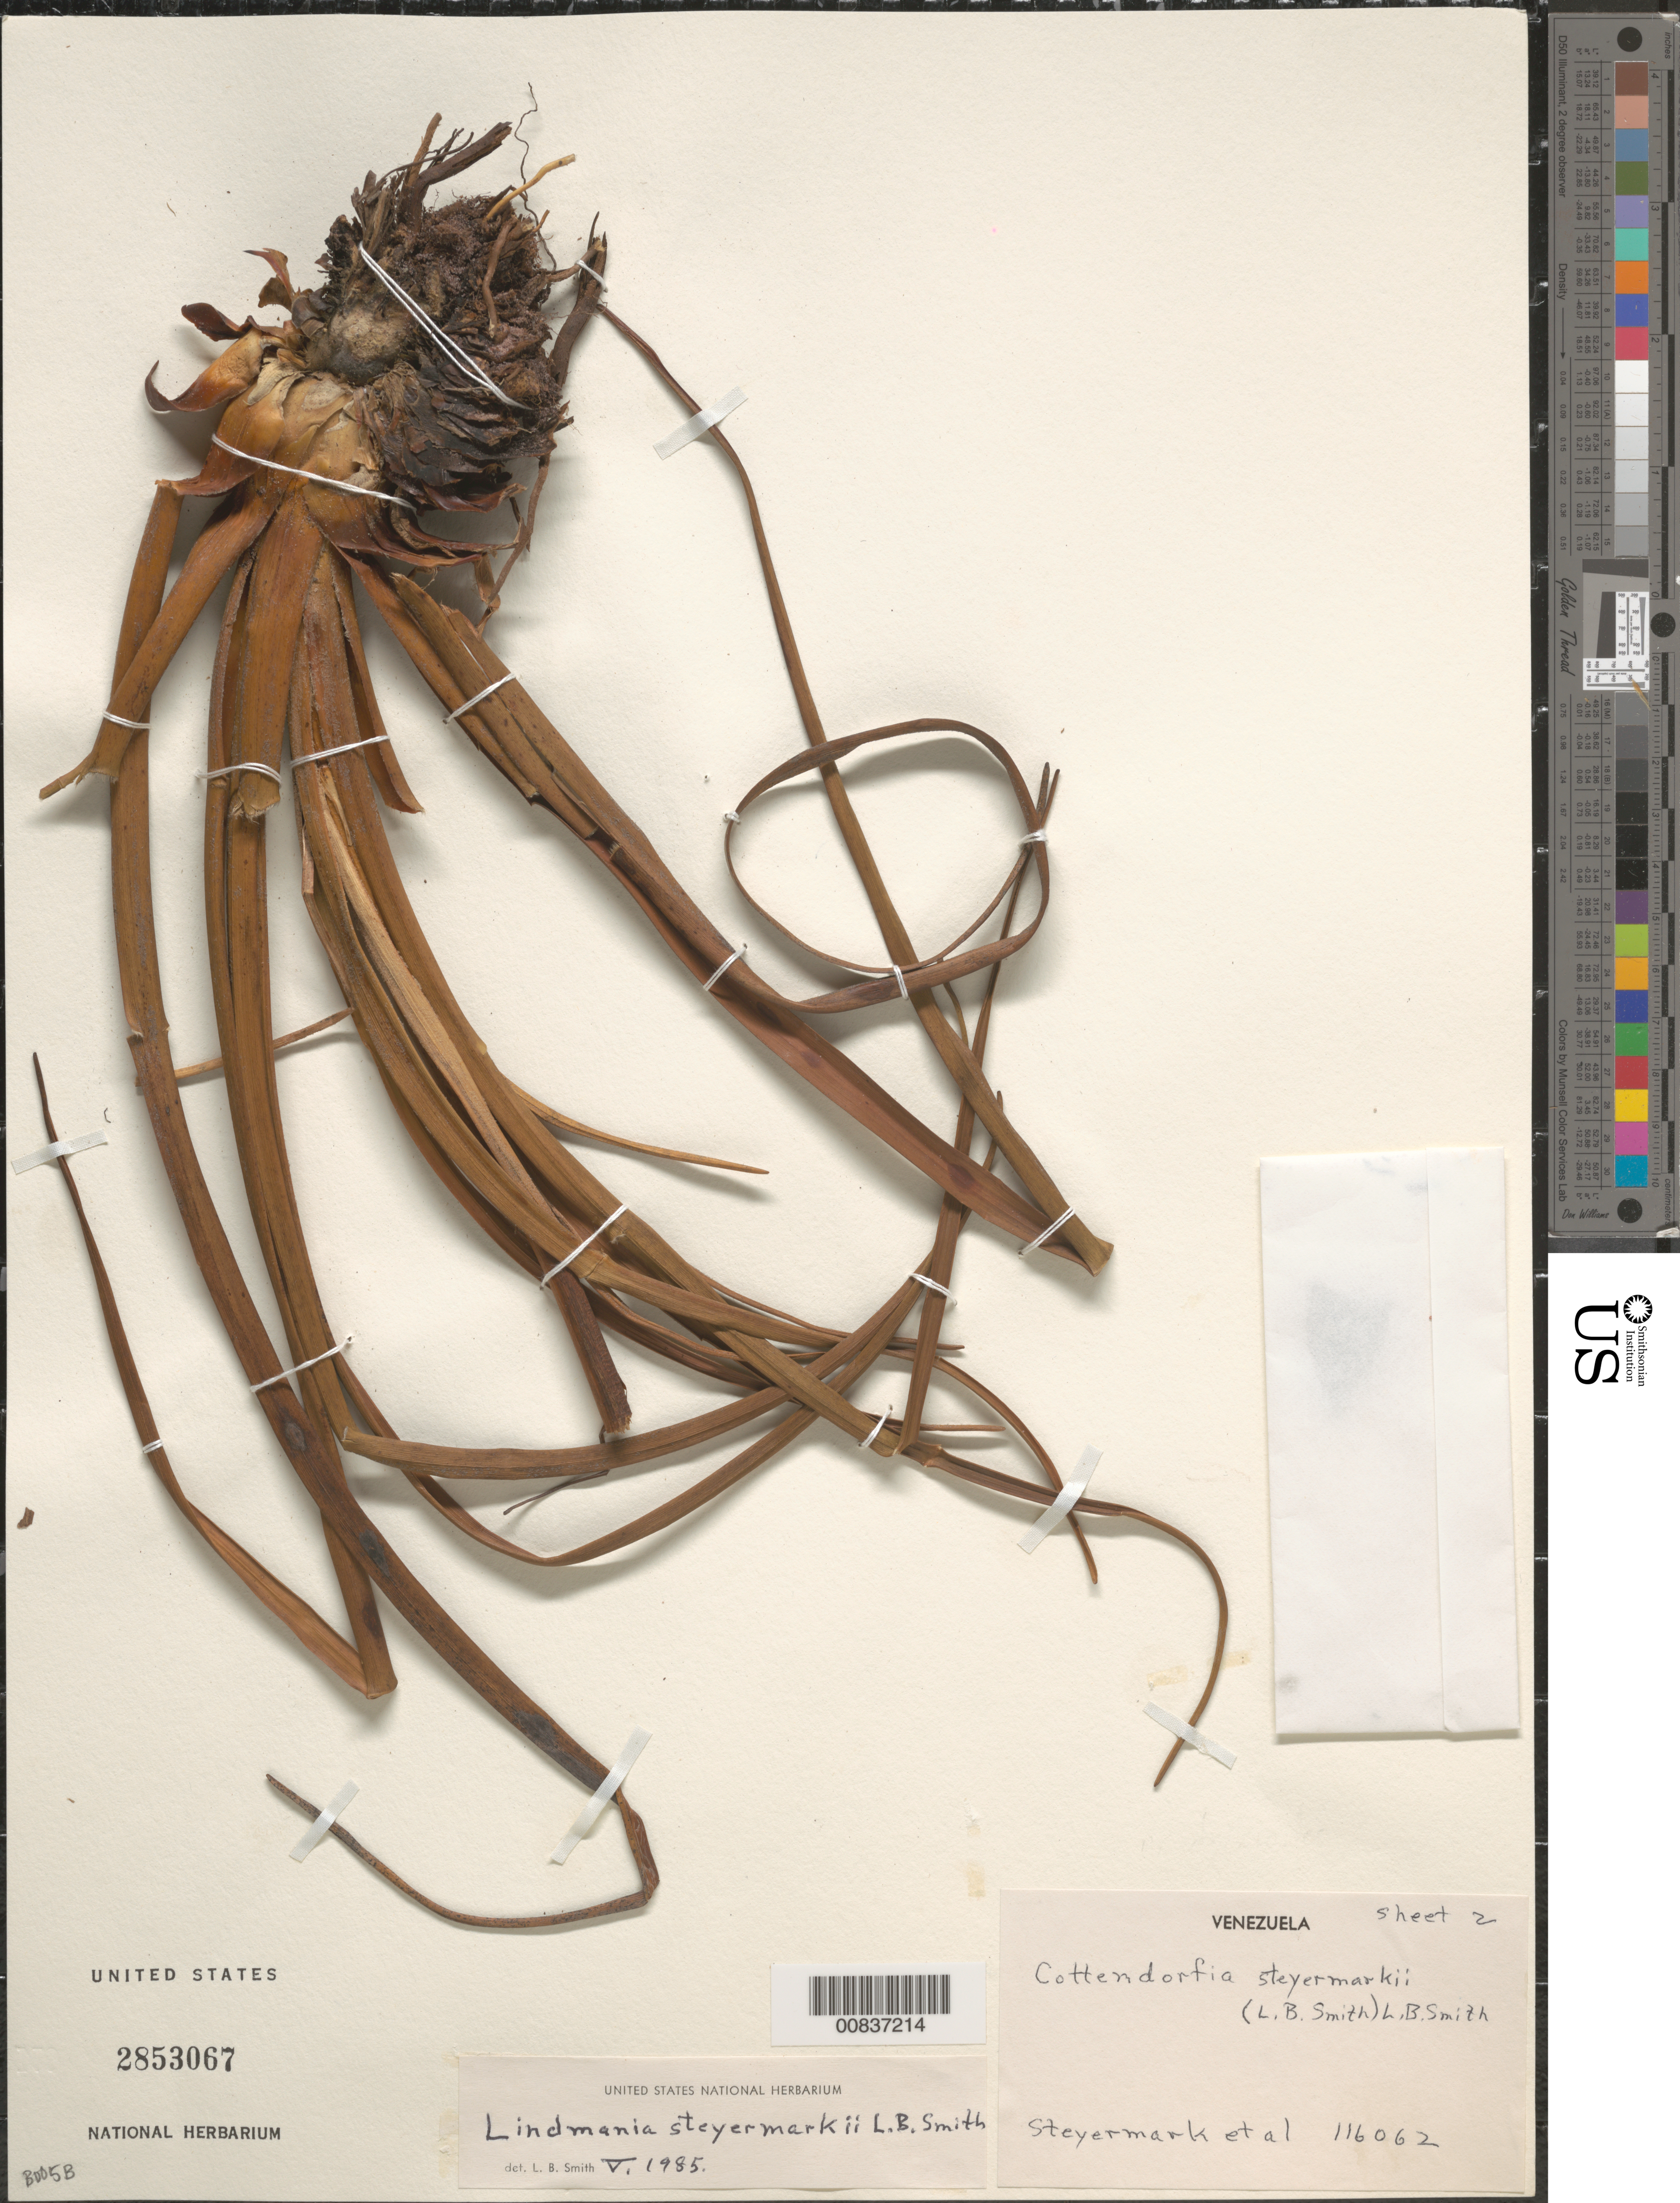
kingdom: Plantae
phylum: Tracheophyta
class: Liliopsida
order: Poales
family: Bromeliaceae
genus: Lindmania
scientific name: Lindmania steyermarkii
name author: L.B. Sm.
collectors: Steyermark, -- & et al.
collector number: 116062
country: Venezuela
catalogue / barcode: US 2853067